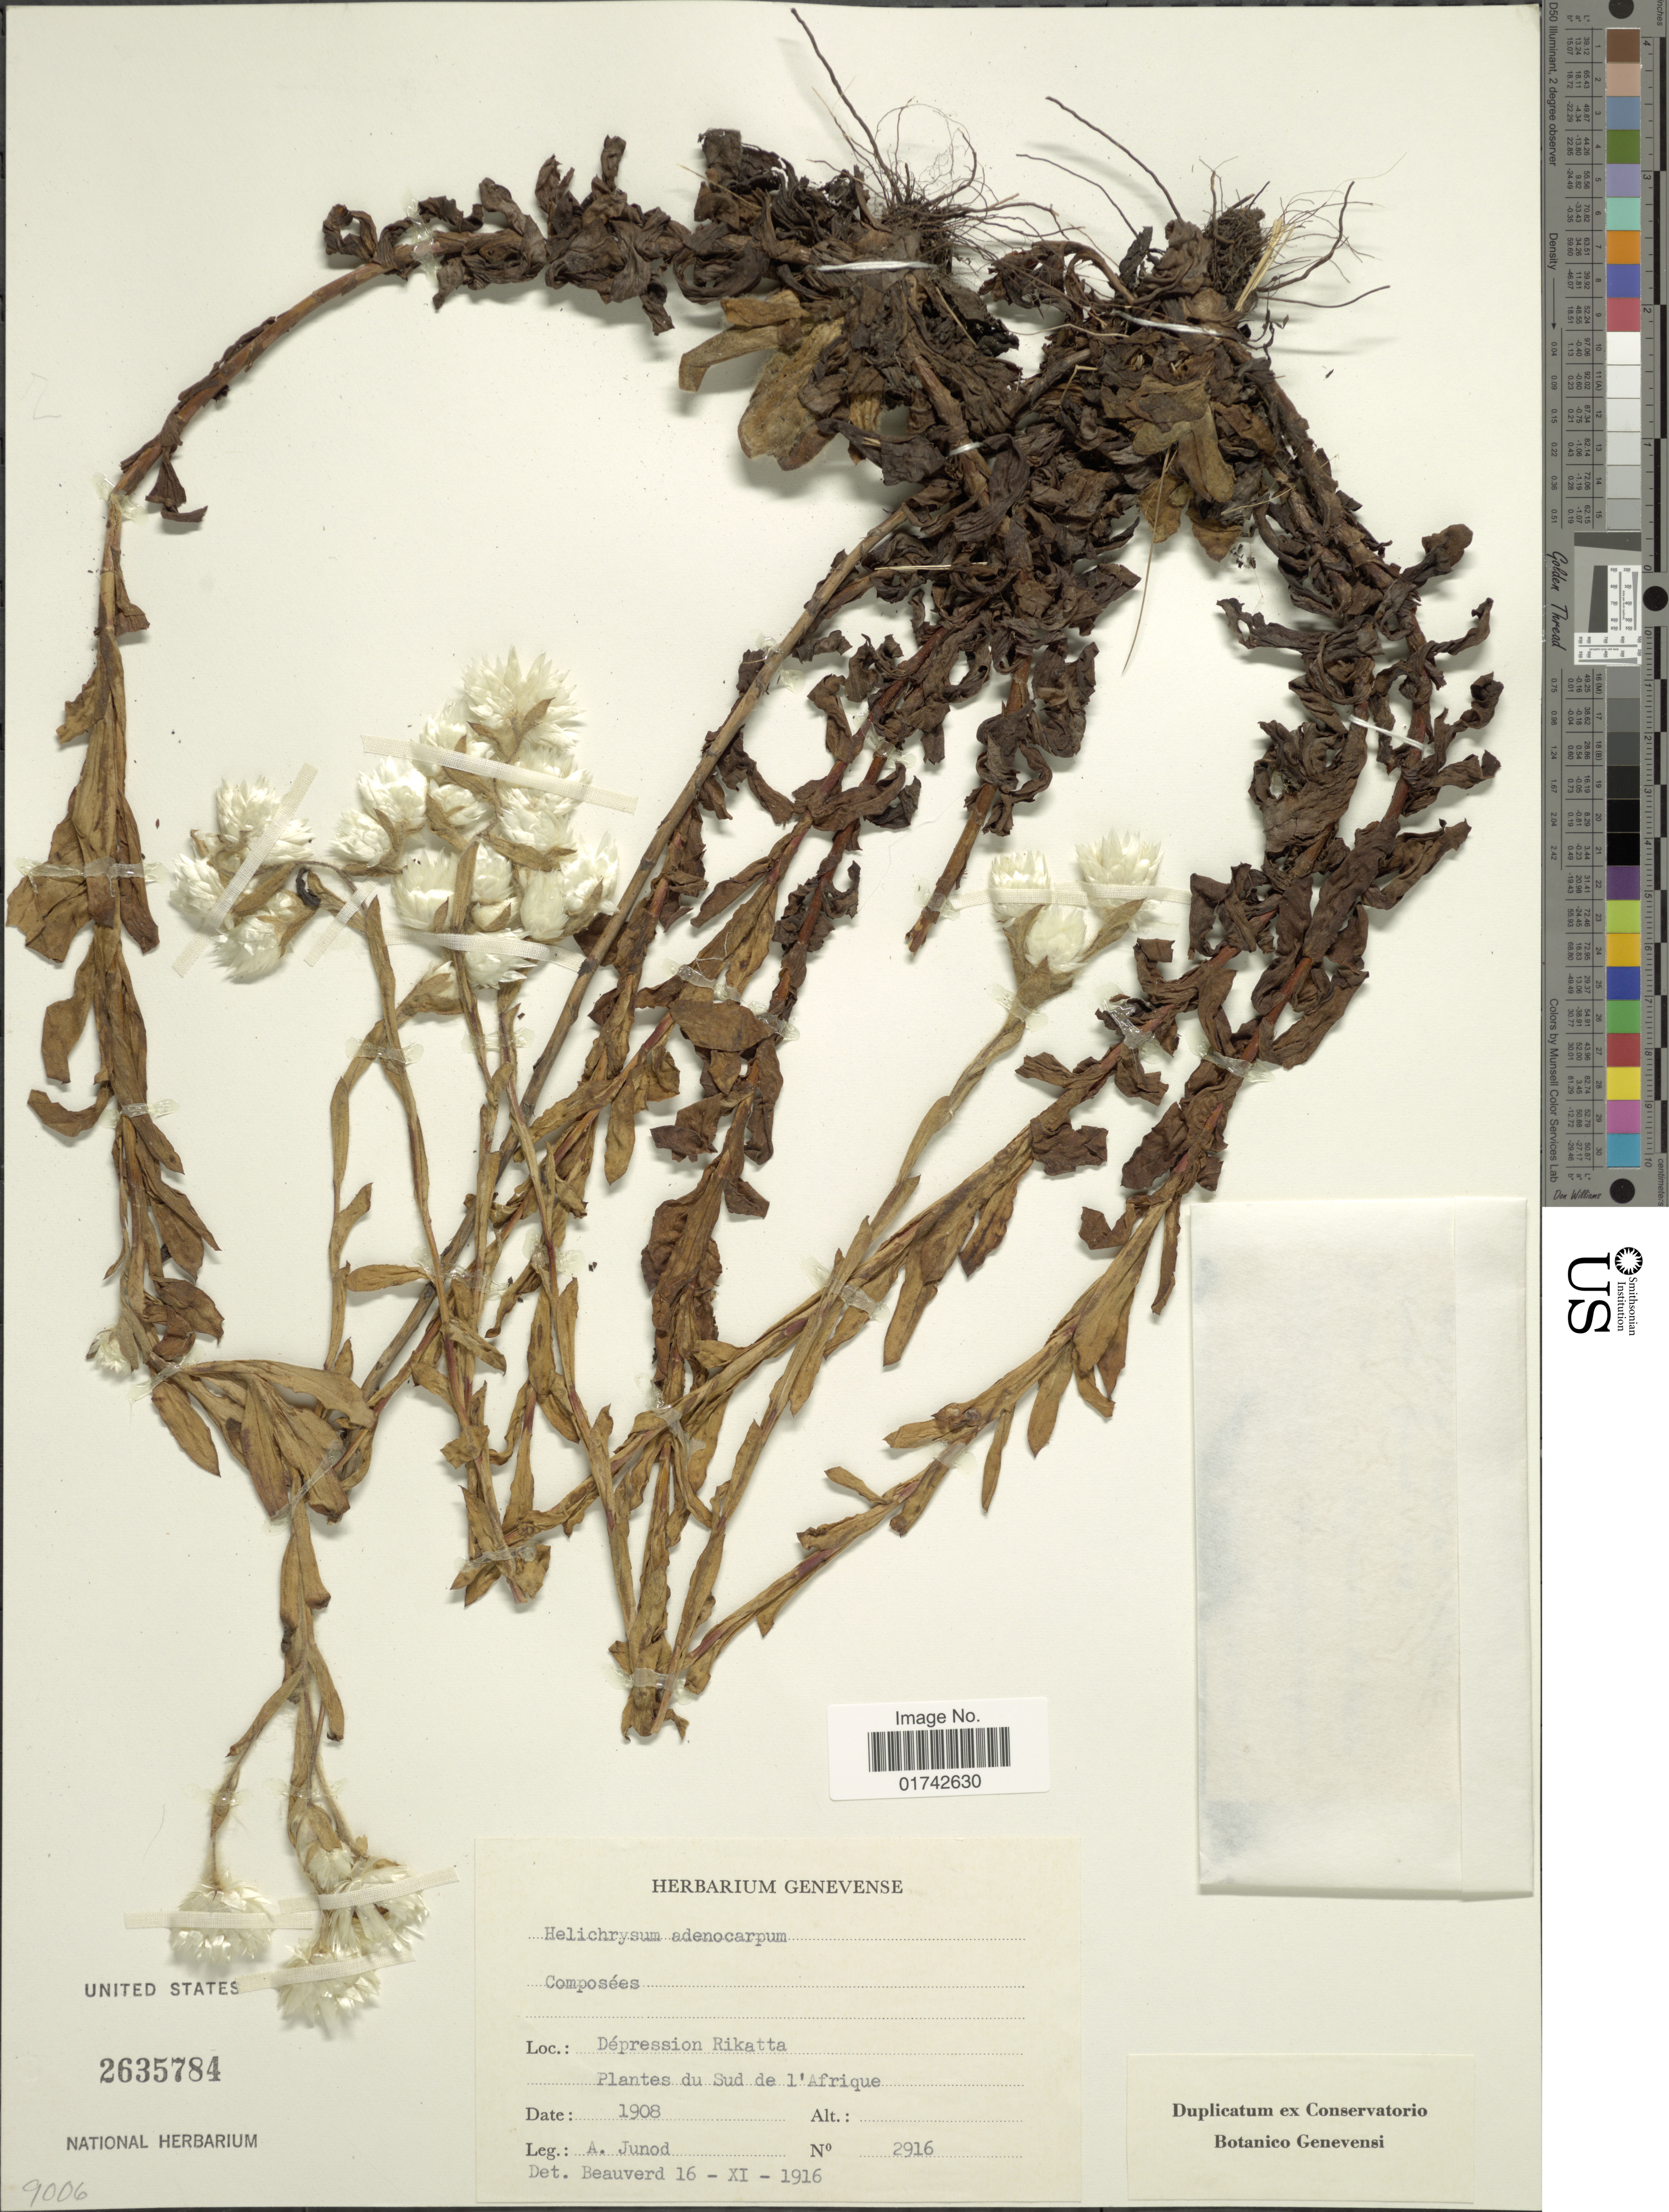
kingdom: Plantae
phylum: Tracheophyta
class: Magnoliopsida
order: Asterales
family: Asteraceae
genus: Helichrysum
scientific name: Helichrysum adenocarpum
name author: DC.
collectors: A. Unod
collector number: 2916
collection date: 1908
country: South Africa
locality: Depression Rikatta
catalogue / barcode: US 2635784